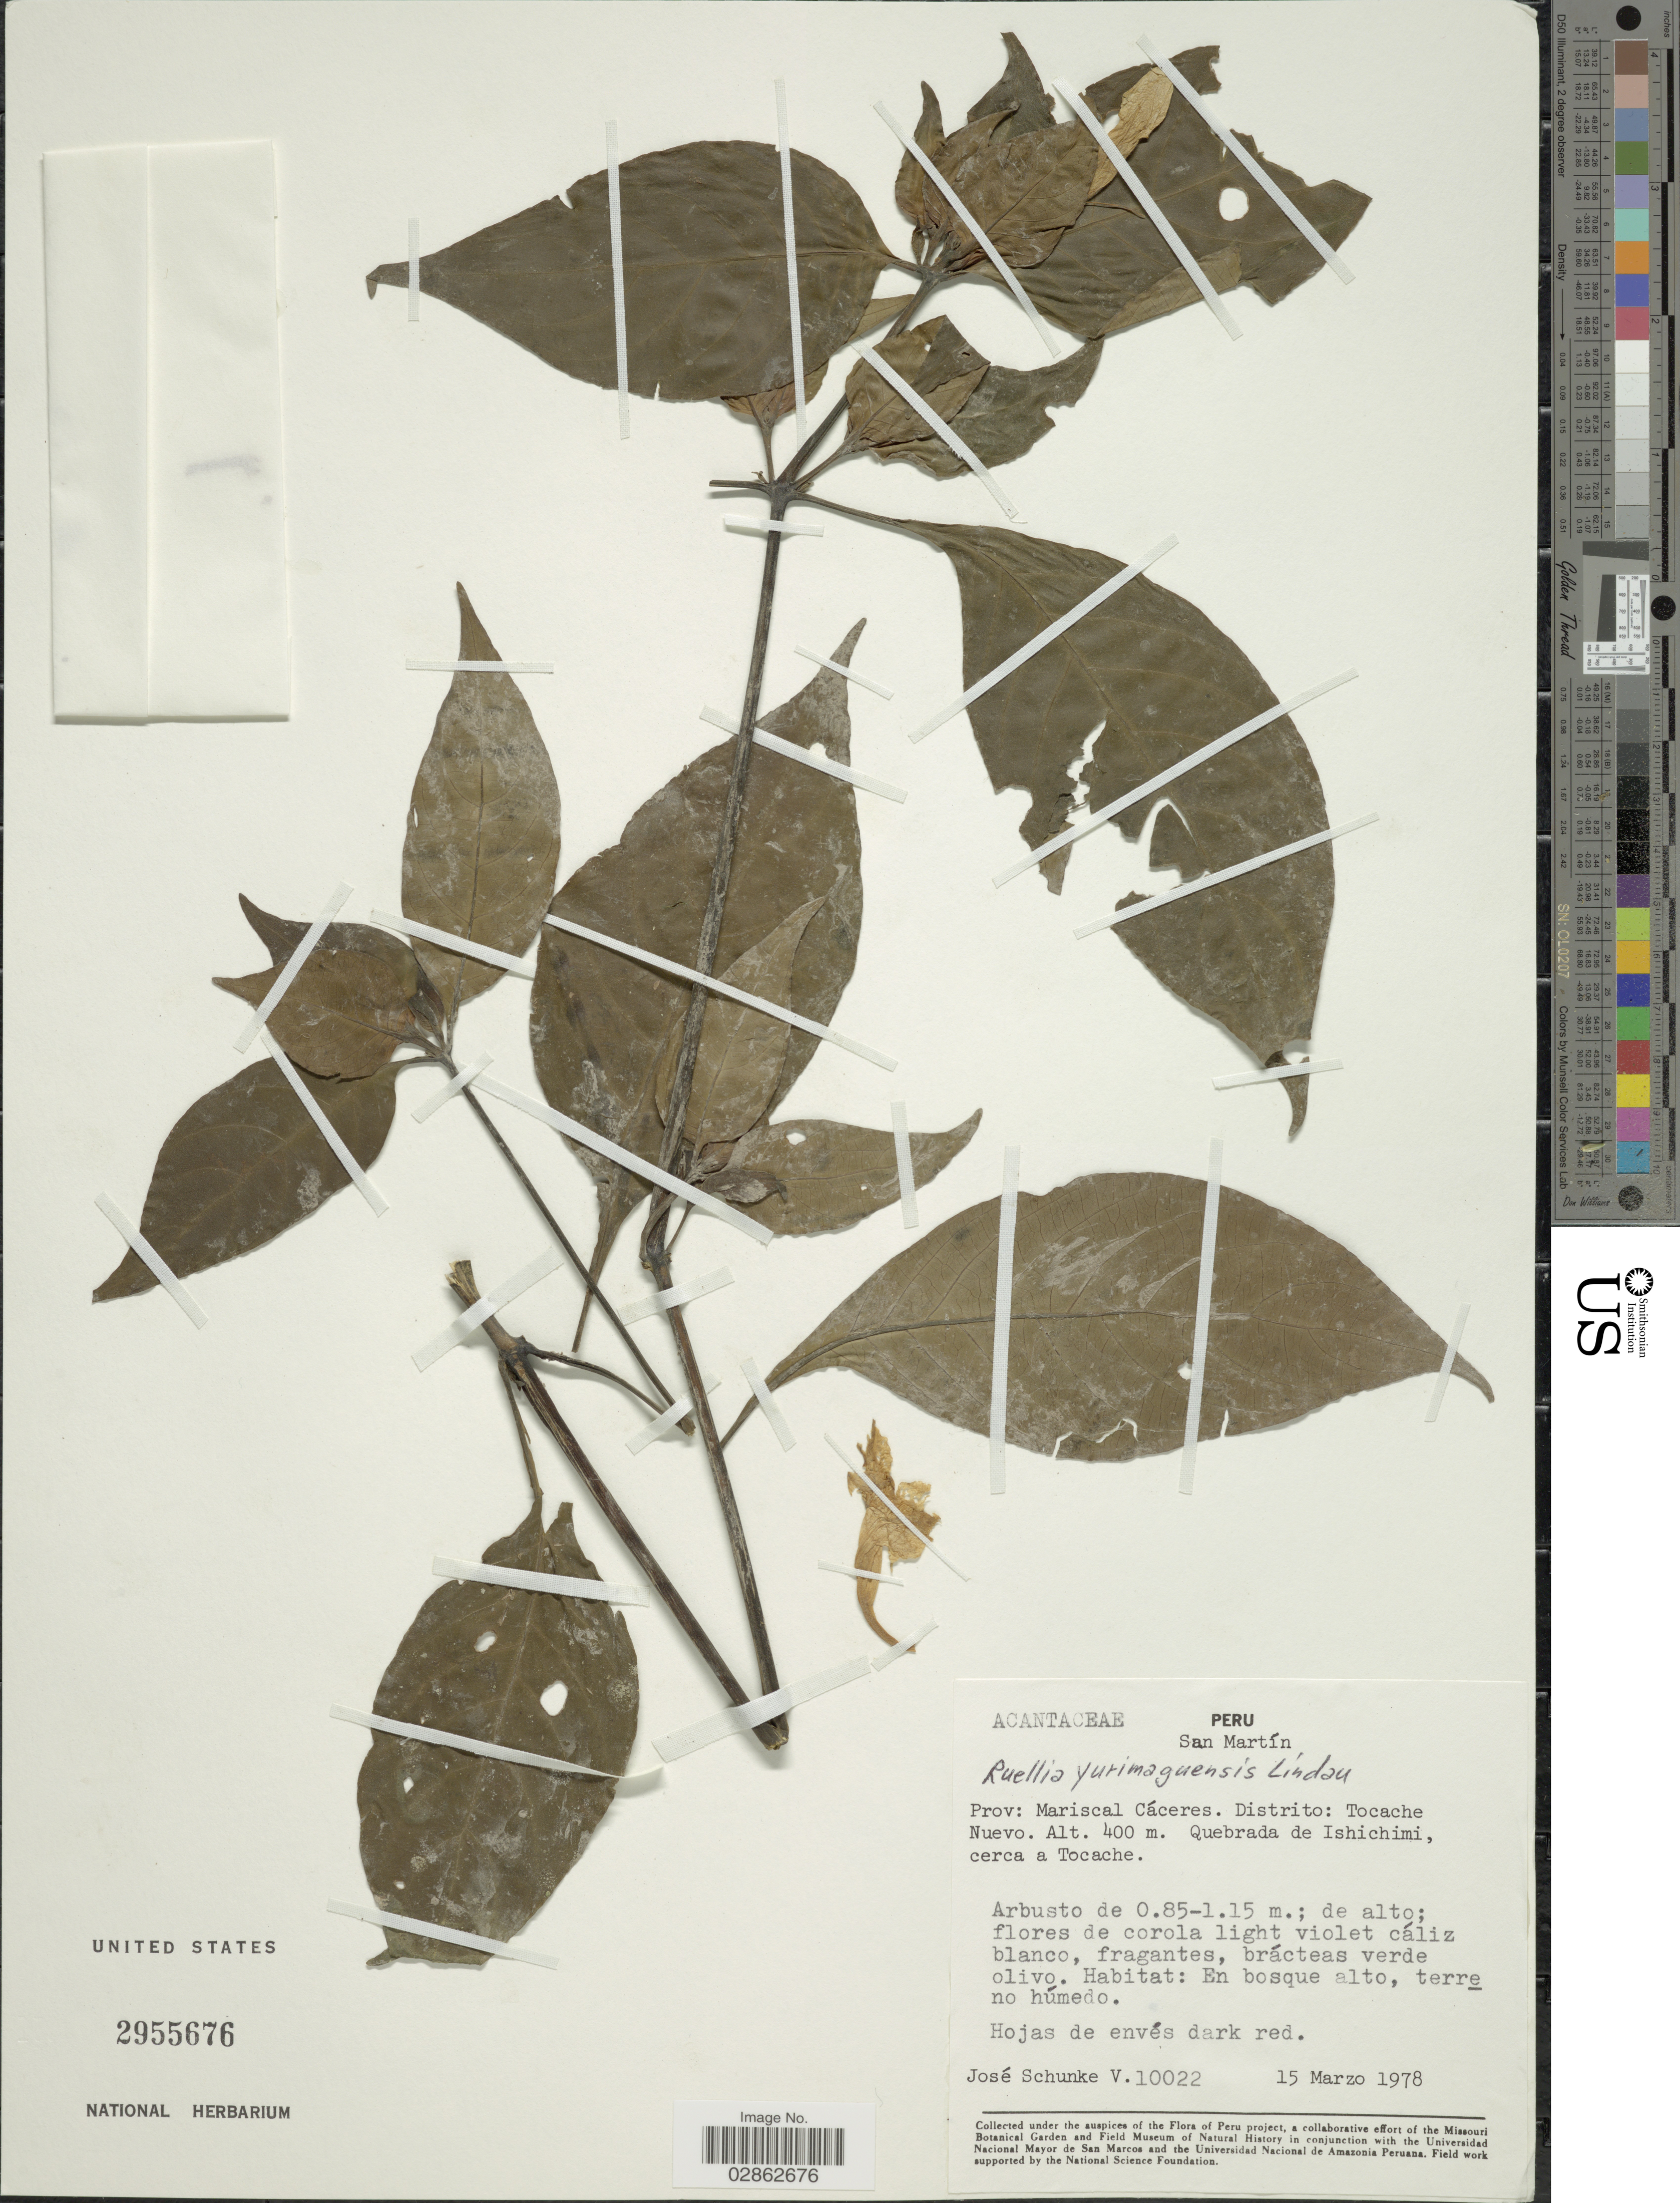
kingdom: Plantae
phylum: Tracheophyta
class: Magnoliopsida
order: Lamiales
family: Acanthaceae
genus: Ruellia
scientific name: Ruellia yurimaguensis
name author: Lindau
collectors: J. Schunke Vigo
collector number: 10022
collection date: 1978-03-15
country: Peru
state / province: San Martín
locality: Prov: Mariscal Cáceres. Distrito: Tocache Nuevo. Quebrada de Ishichimi, cerca a Tocache.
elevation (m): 400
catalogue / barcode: US 2955676